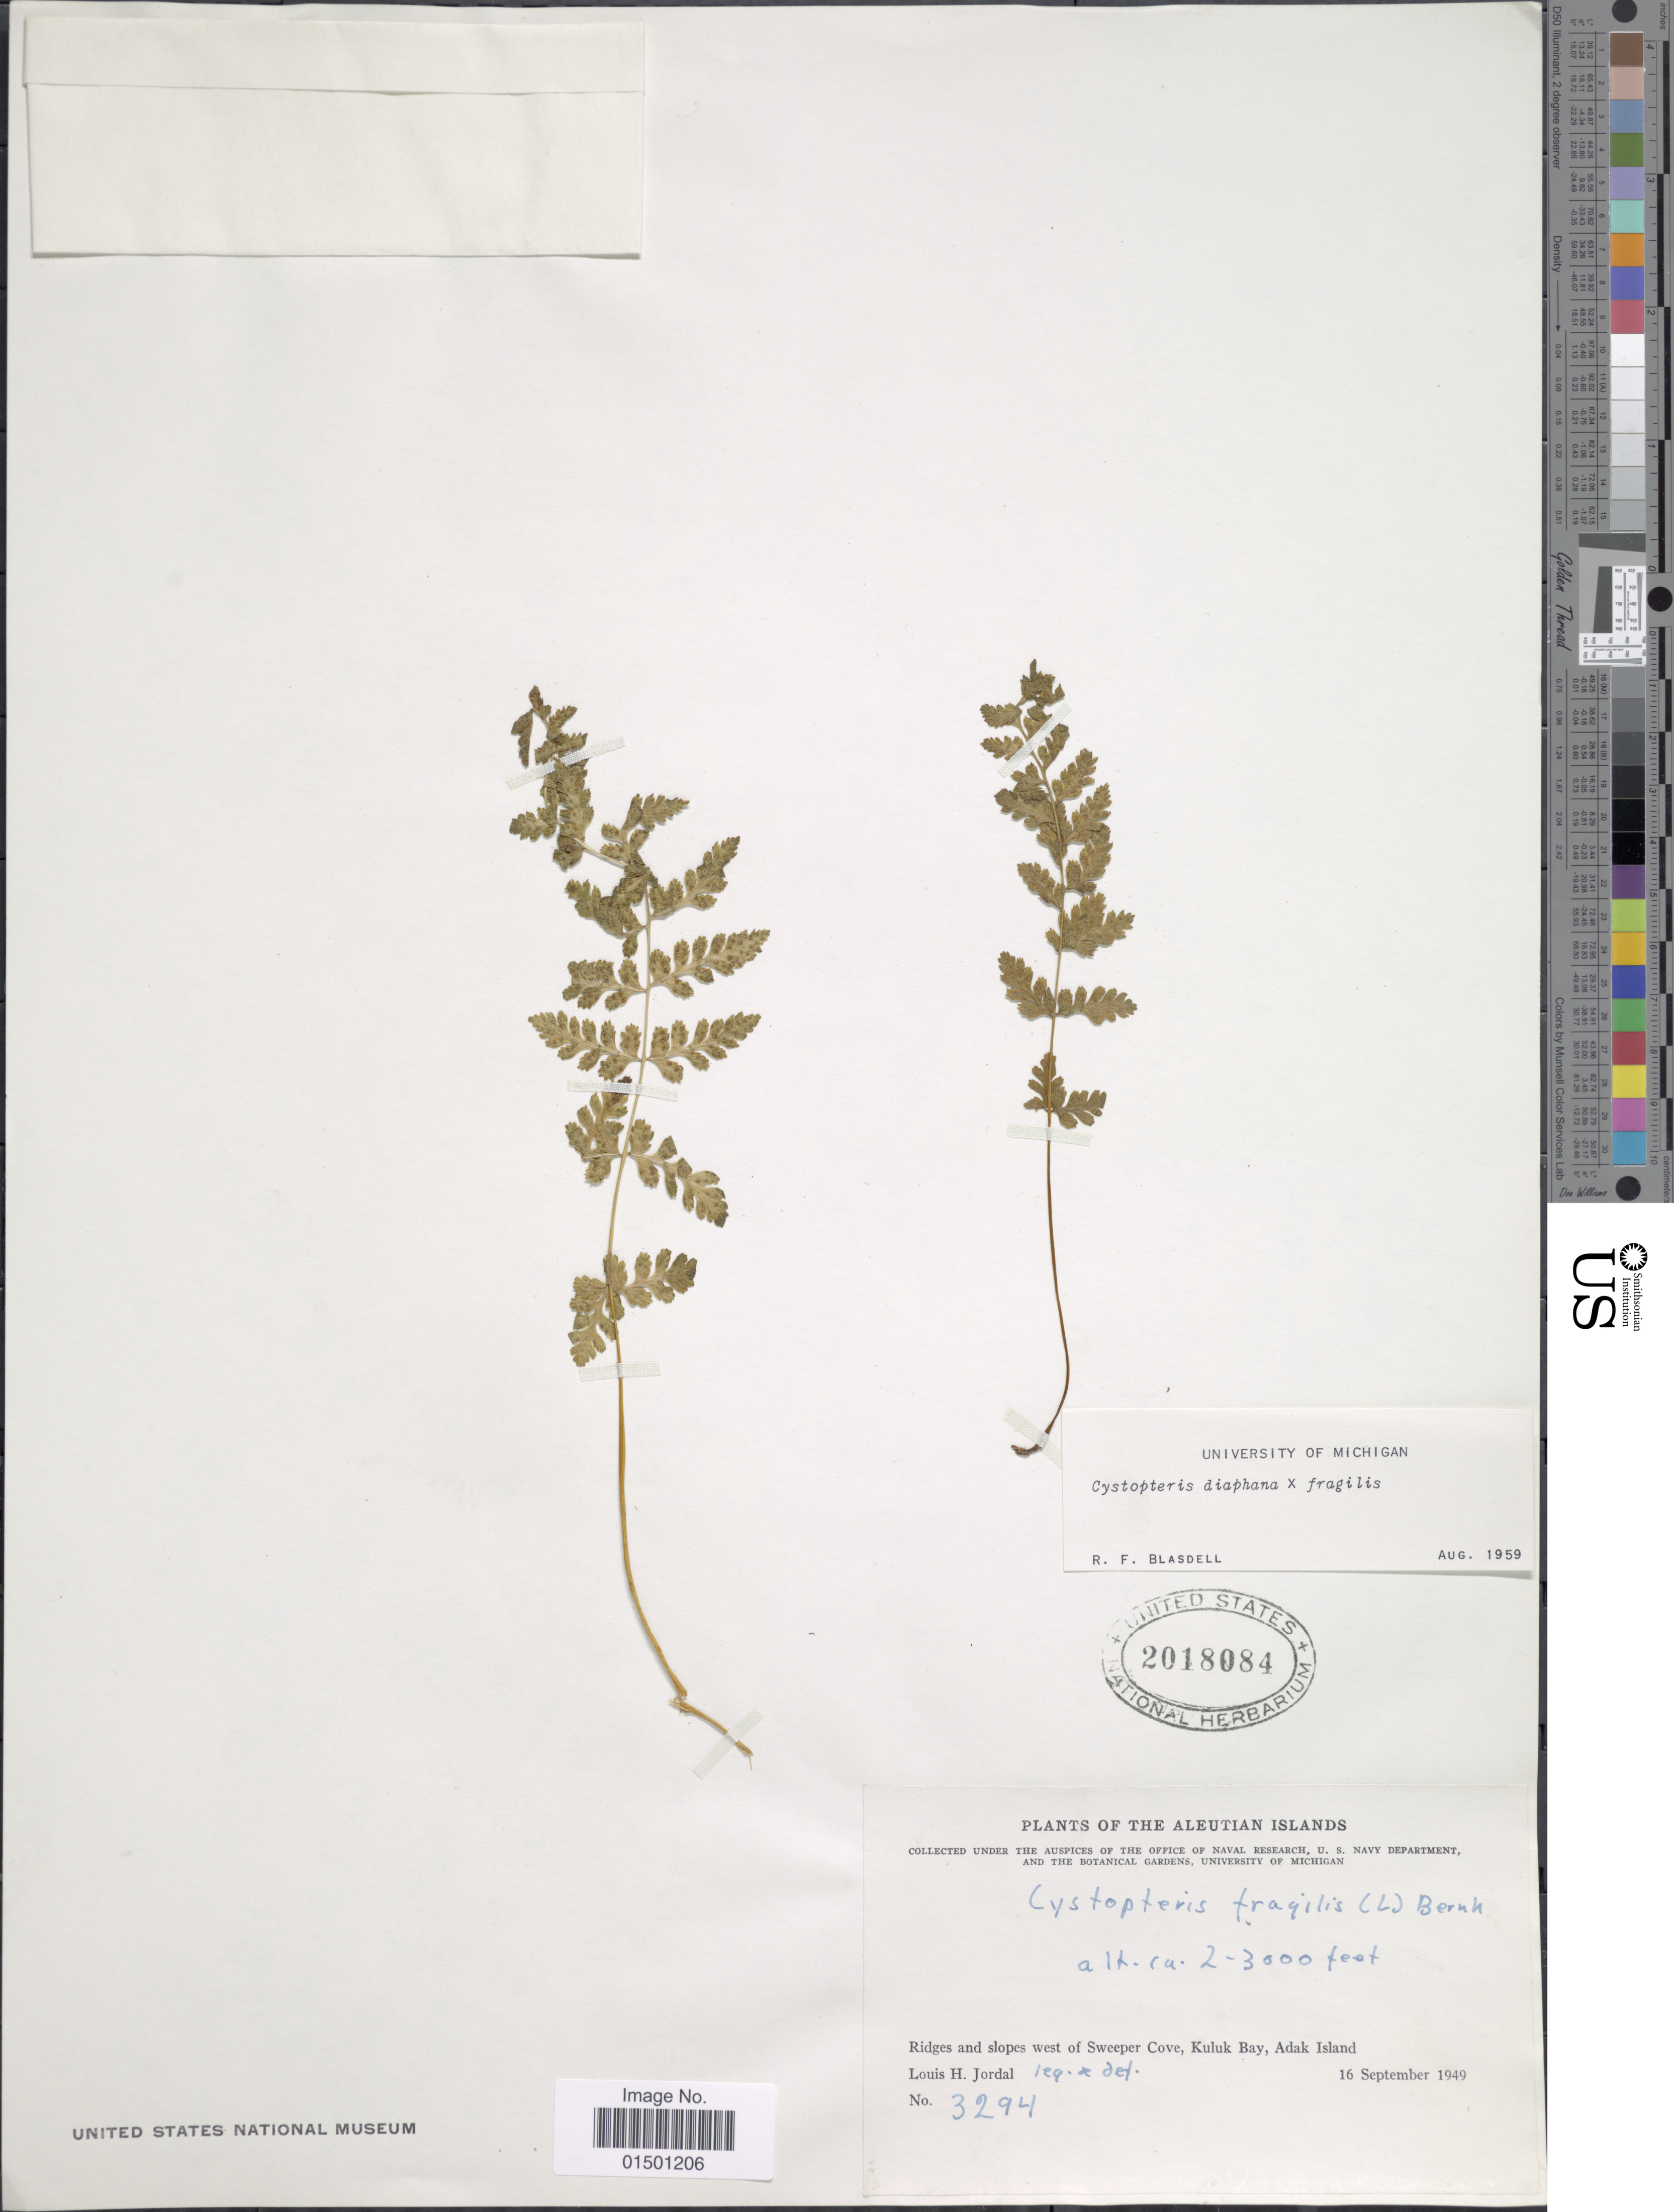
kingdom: Plantae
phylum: Tracheophyta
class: Polypodiopsida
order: Polypodiales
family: Cystopteridaceae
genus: Cystopteris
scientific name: Cystopteris diaphana x C. fragilis (L.) Bernh.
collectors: L. Jordal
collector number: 3294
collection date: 1949-09-16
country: United States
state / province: Alaska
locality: Aleutian Islands, ridges and slopes west of Sweeper Cove, Kuluk Bay, Adak Island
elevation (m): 610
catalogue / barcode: US 2018084